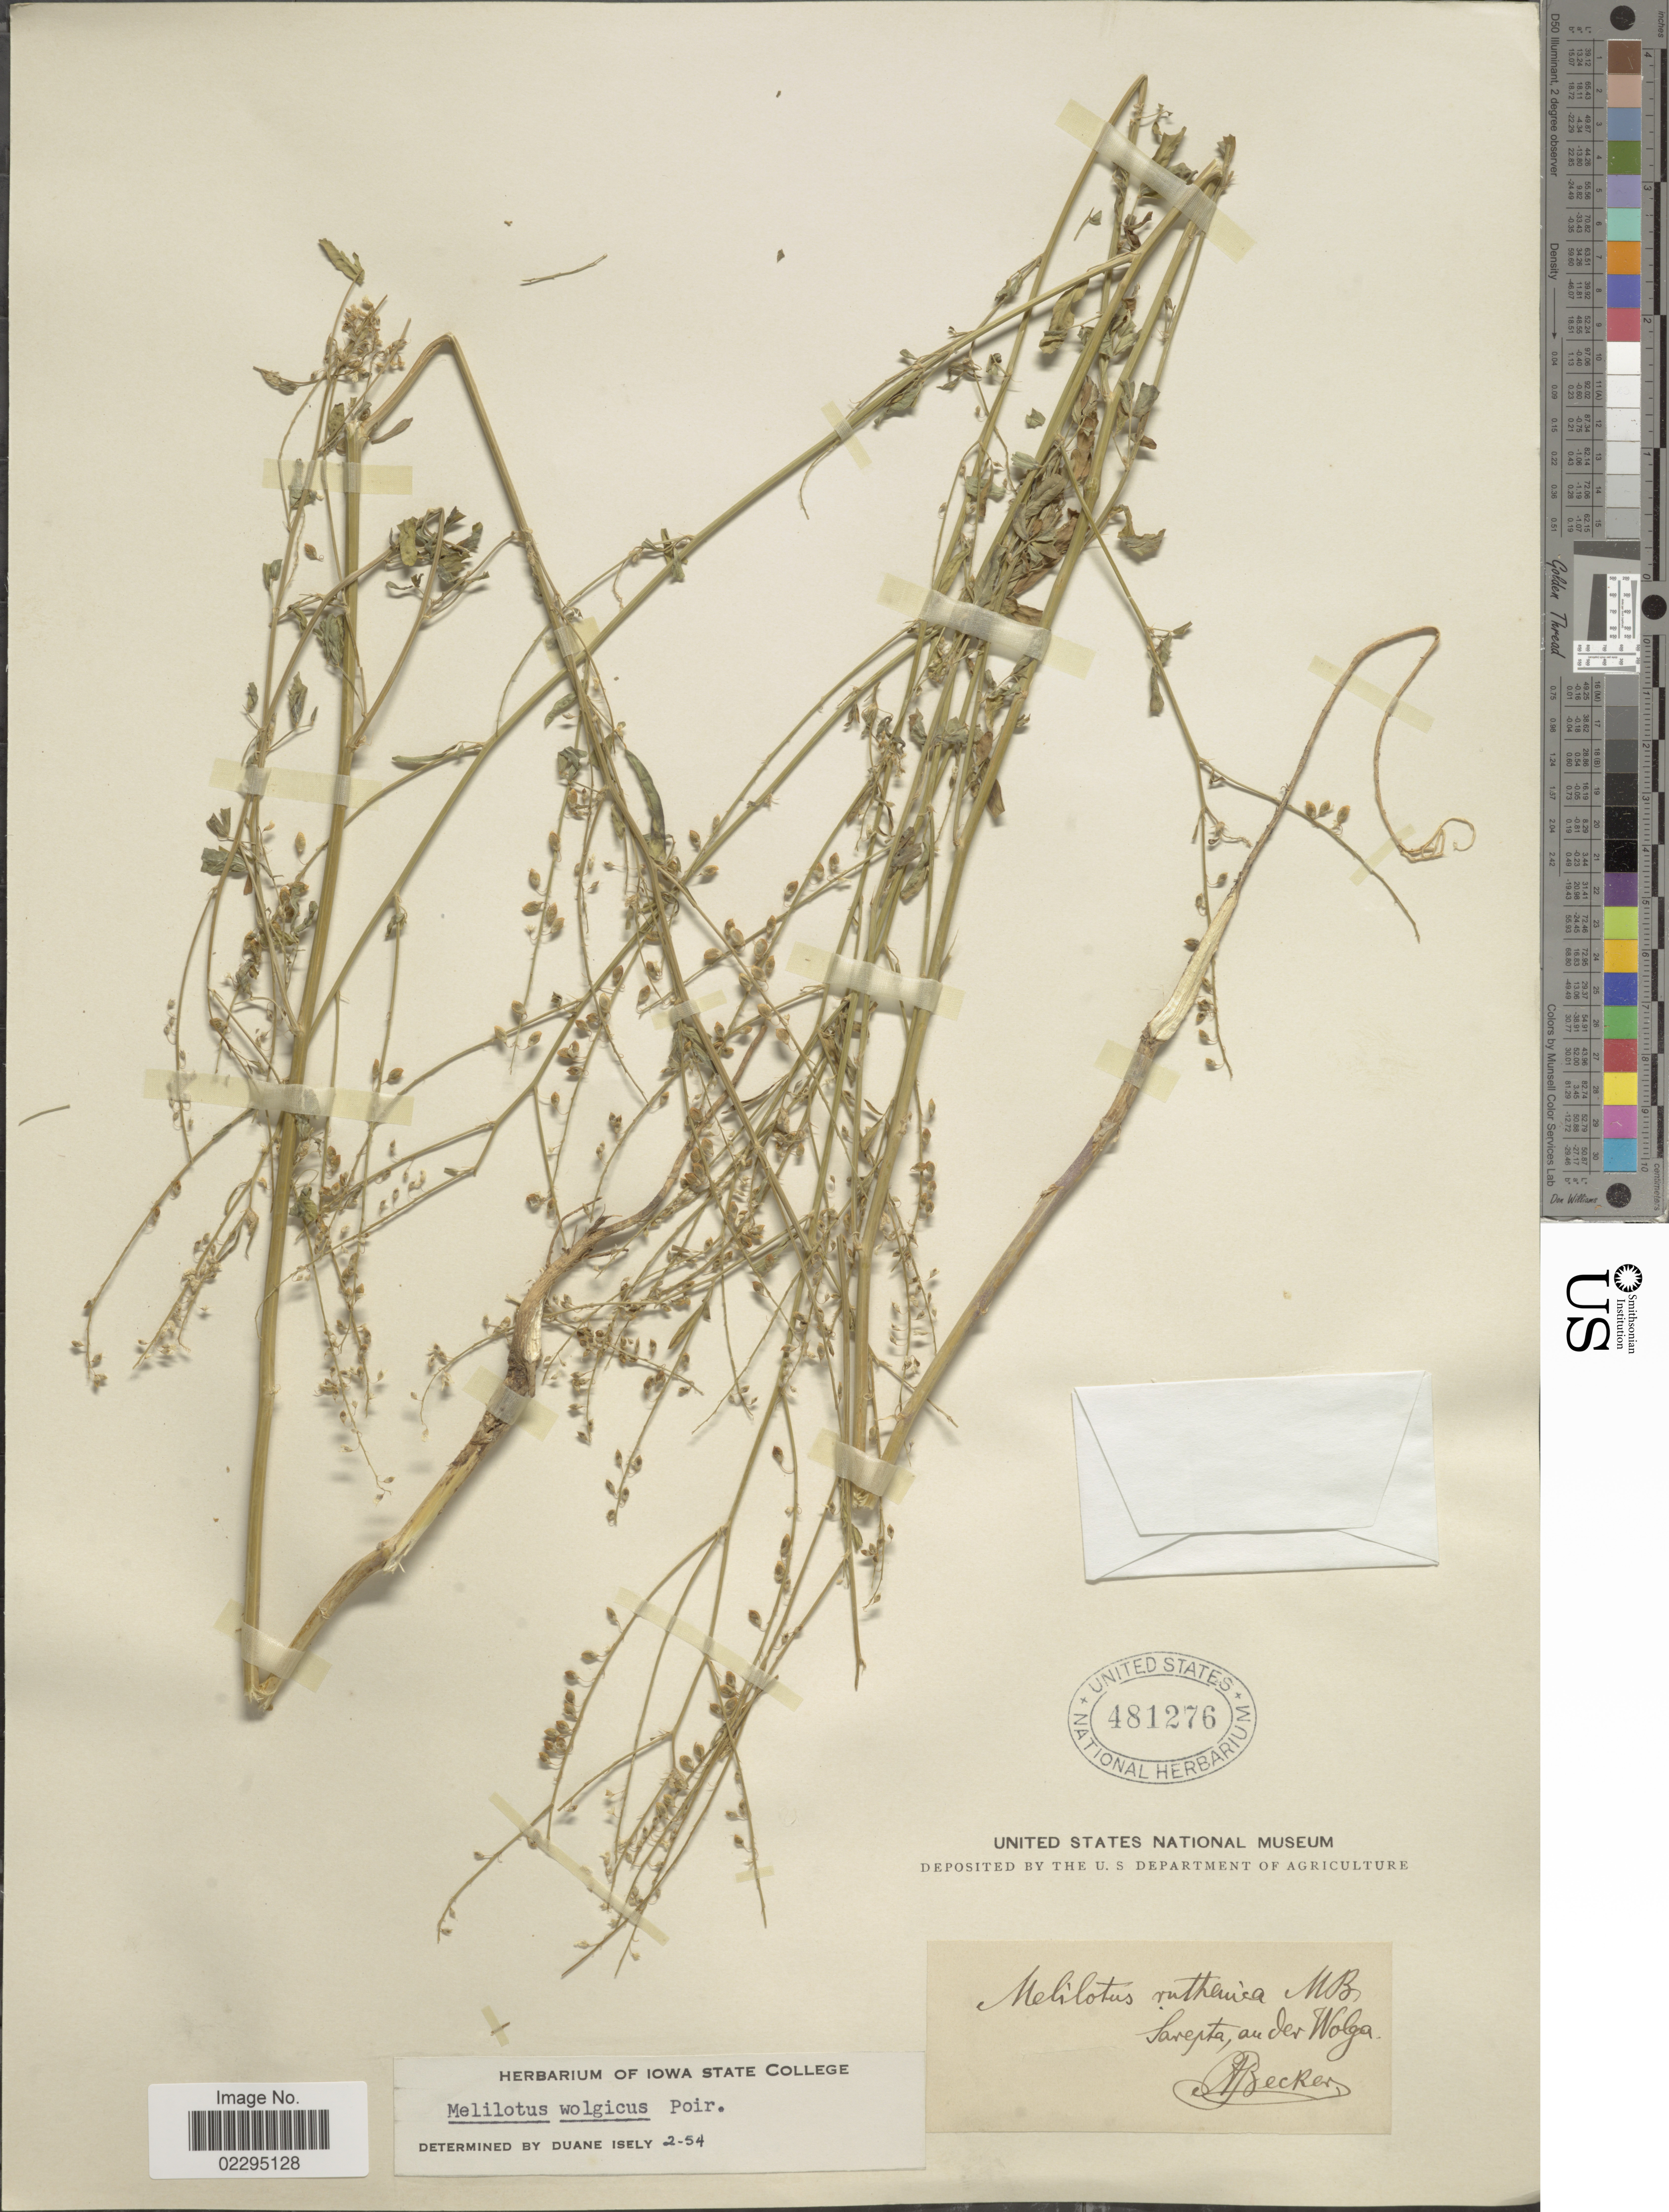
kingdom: Plantae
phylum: Tracheophyta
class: Magnoliopsida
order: Fabales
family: Fabaceae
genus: Melilotus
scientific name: Melilotus wolgicus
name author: Poir.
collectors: A. Becker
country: Russian Federation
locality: Sarepta, an der Wolga.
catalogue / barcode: US 481276